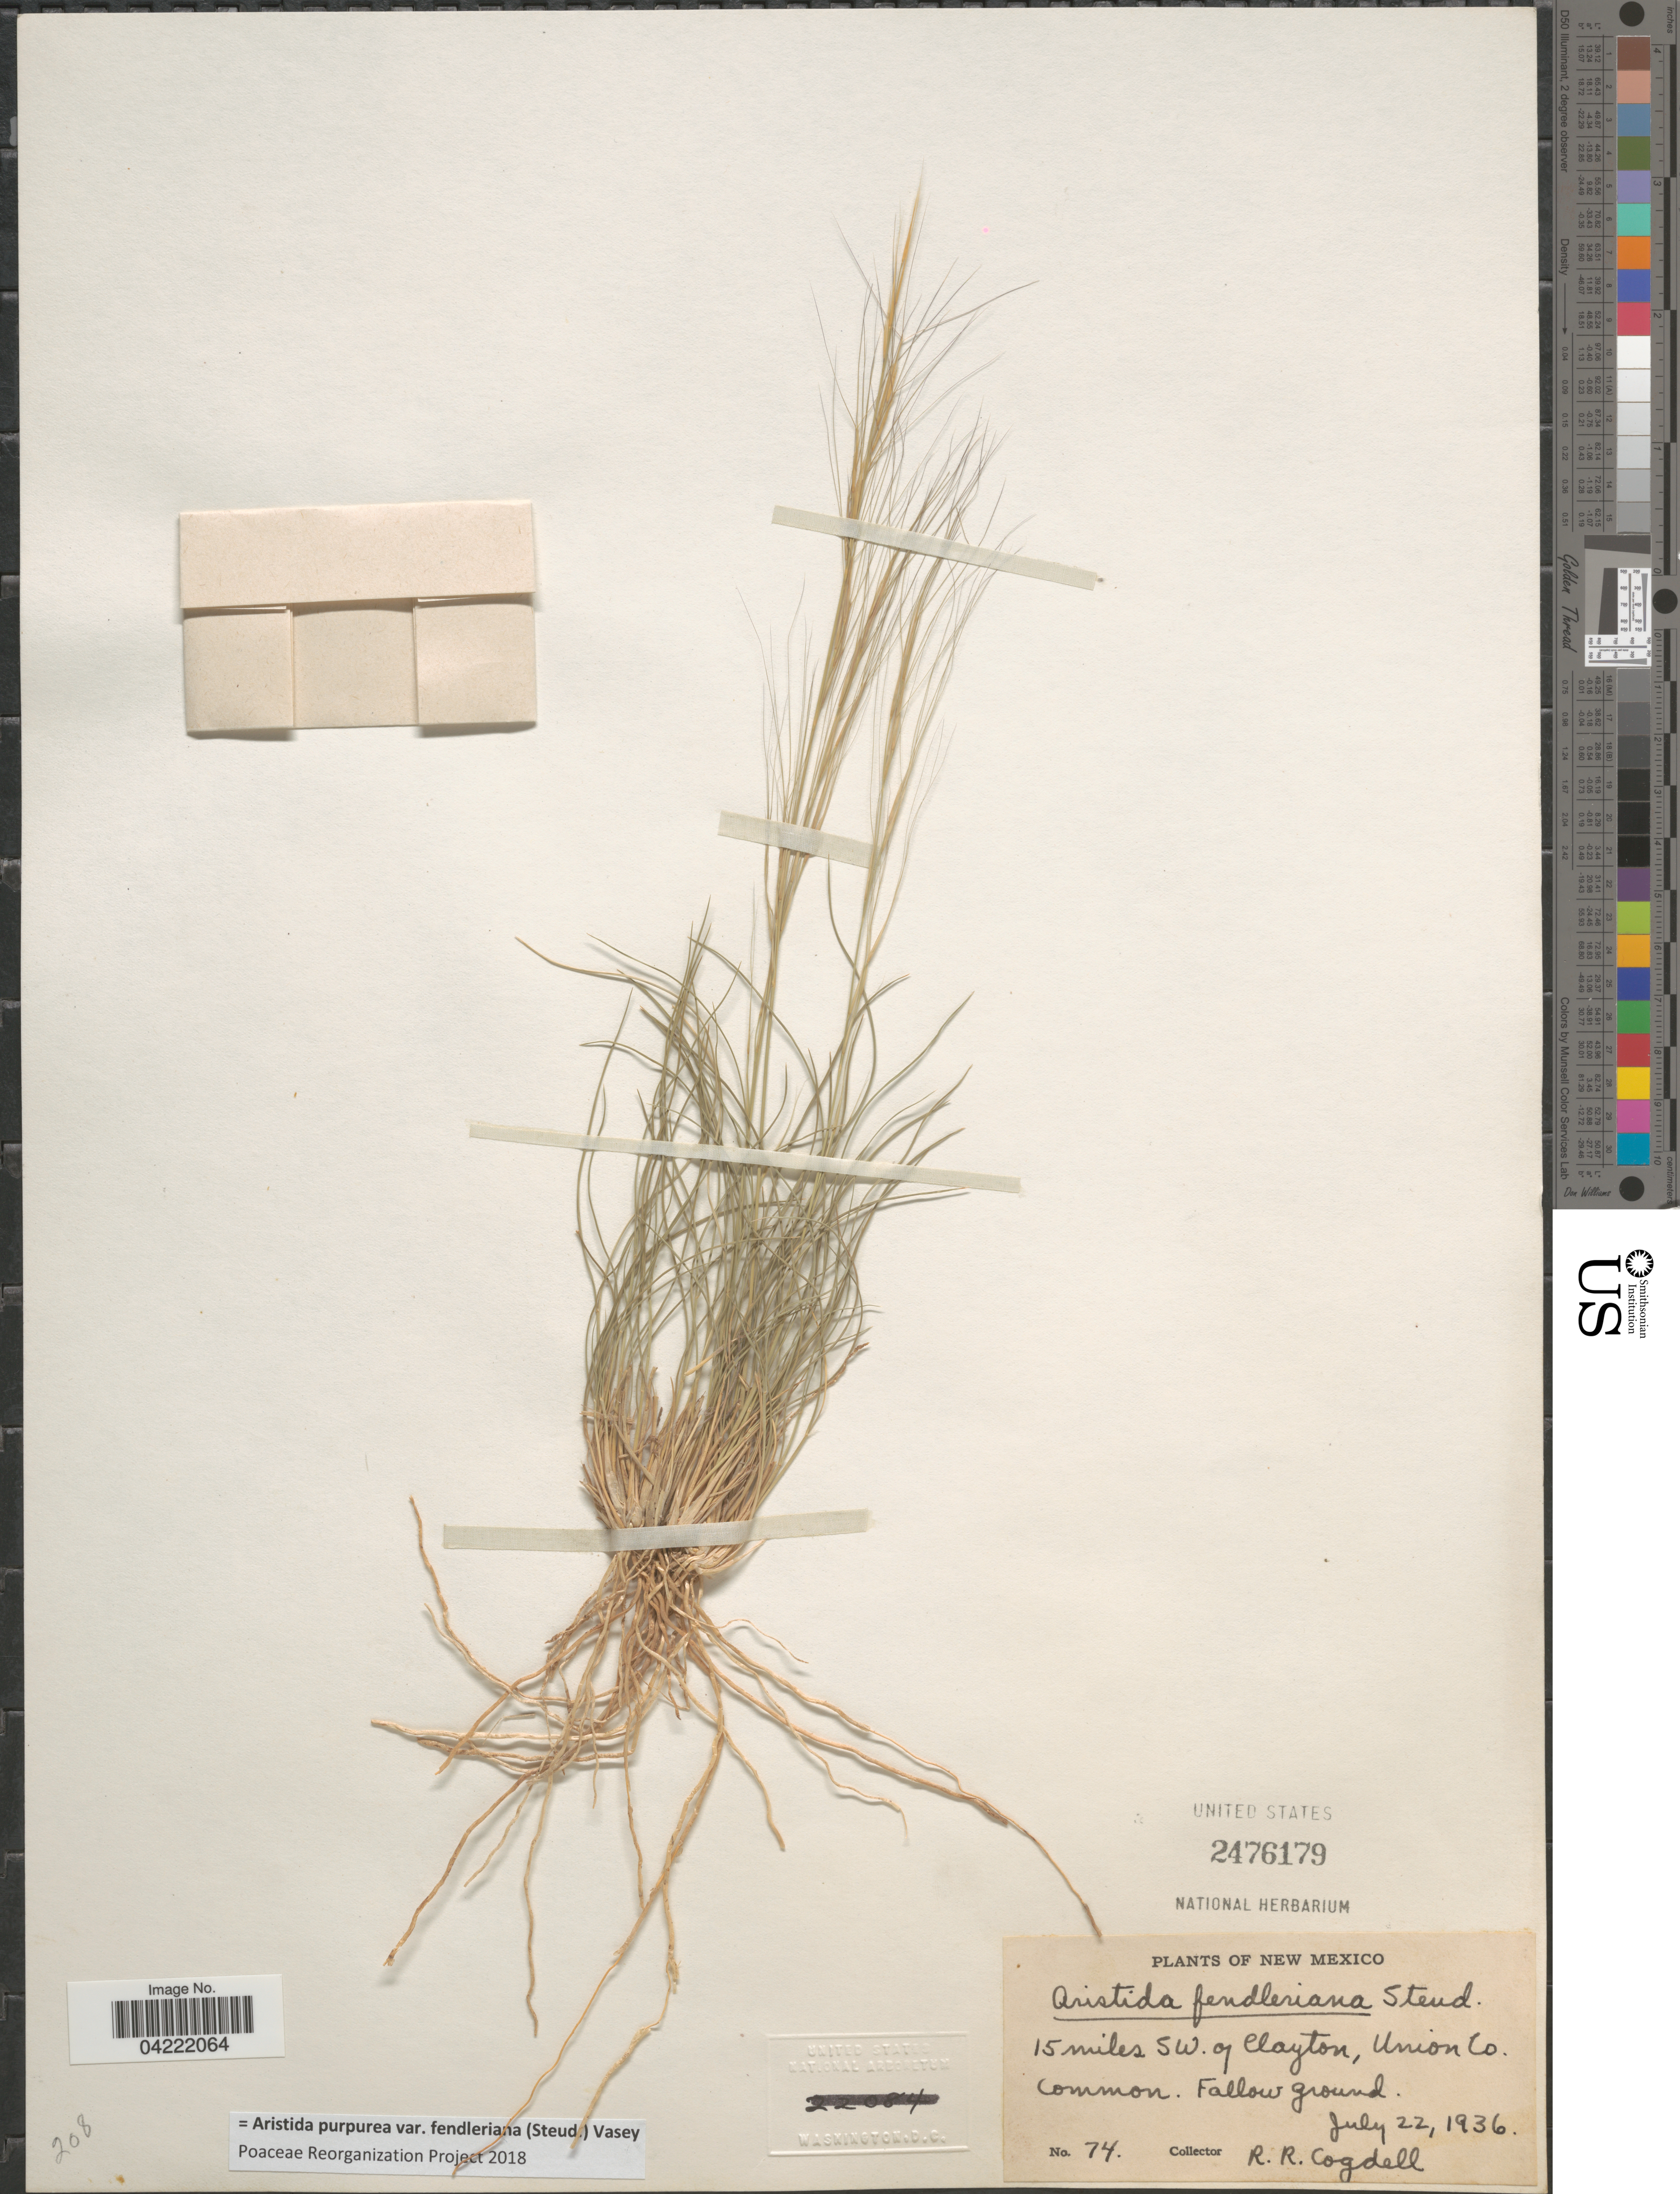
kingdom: Plantae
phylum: Tracheophyta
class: Liliopsida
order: Poales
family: Poaceae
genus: Aristida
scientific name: Aristida purpurea var. fendleriana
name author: (Steud.) Vasey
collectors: R. Cogdell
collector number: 74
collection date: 1936-07-22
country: United States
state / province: New Mexico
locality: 15 miles SW. of Clayton, Union Co. Common. Fallow ground.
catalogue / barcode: US 2476179